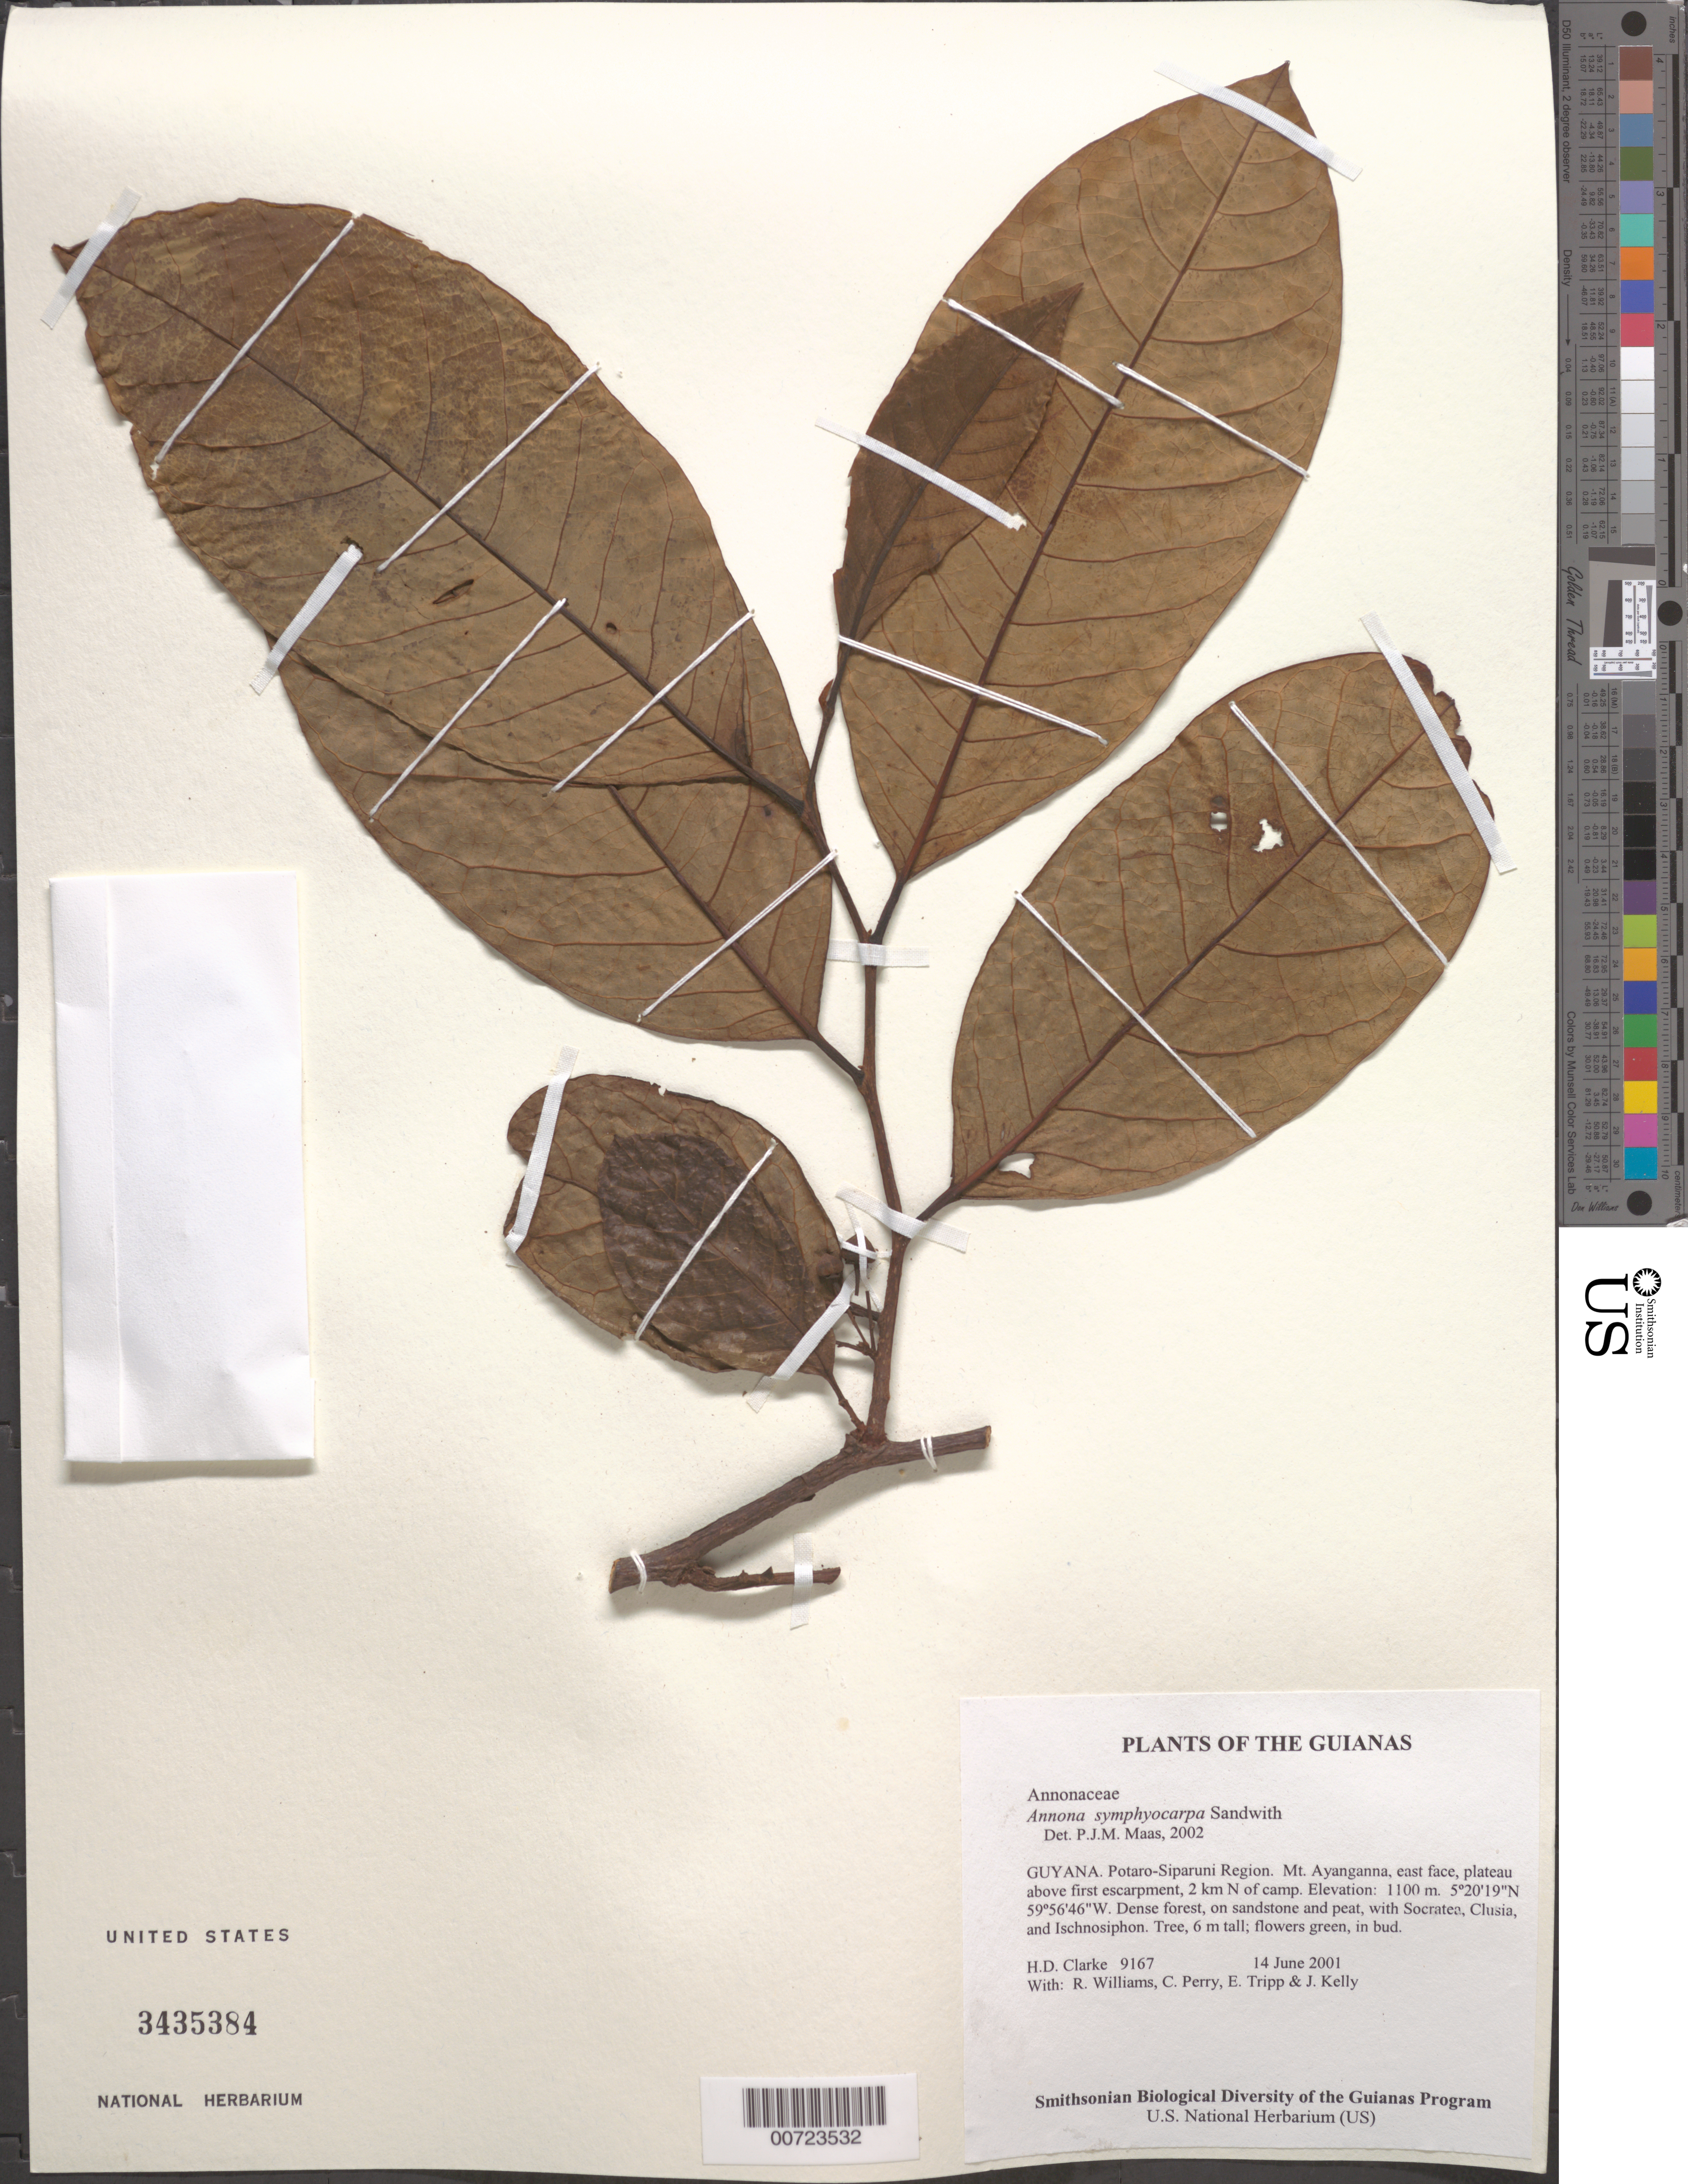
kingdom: Plantae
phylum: Tracheophyta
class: Magnoliopsida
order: Magnoliales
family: Annonaceae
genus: Annona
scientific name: Annona symphyocarpa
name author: Sandwith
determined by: Rainer, H.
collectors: H. D. Clarke, R. Williams, C. Perry, E. Tripp & J. Kelly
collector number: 9167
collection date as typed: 14 June 2001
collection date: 2001-06-14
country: Guyana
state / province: Potaro-Siparuni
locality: Mt. Ayanganna, east face, plateau above first escarpment, 2 km N of camp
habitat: Dense forest, on sandstone and peat, with Socratea, Clusia, and Ischnosiphon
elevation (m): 1100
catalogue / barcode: US 3435384